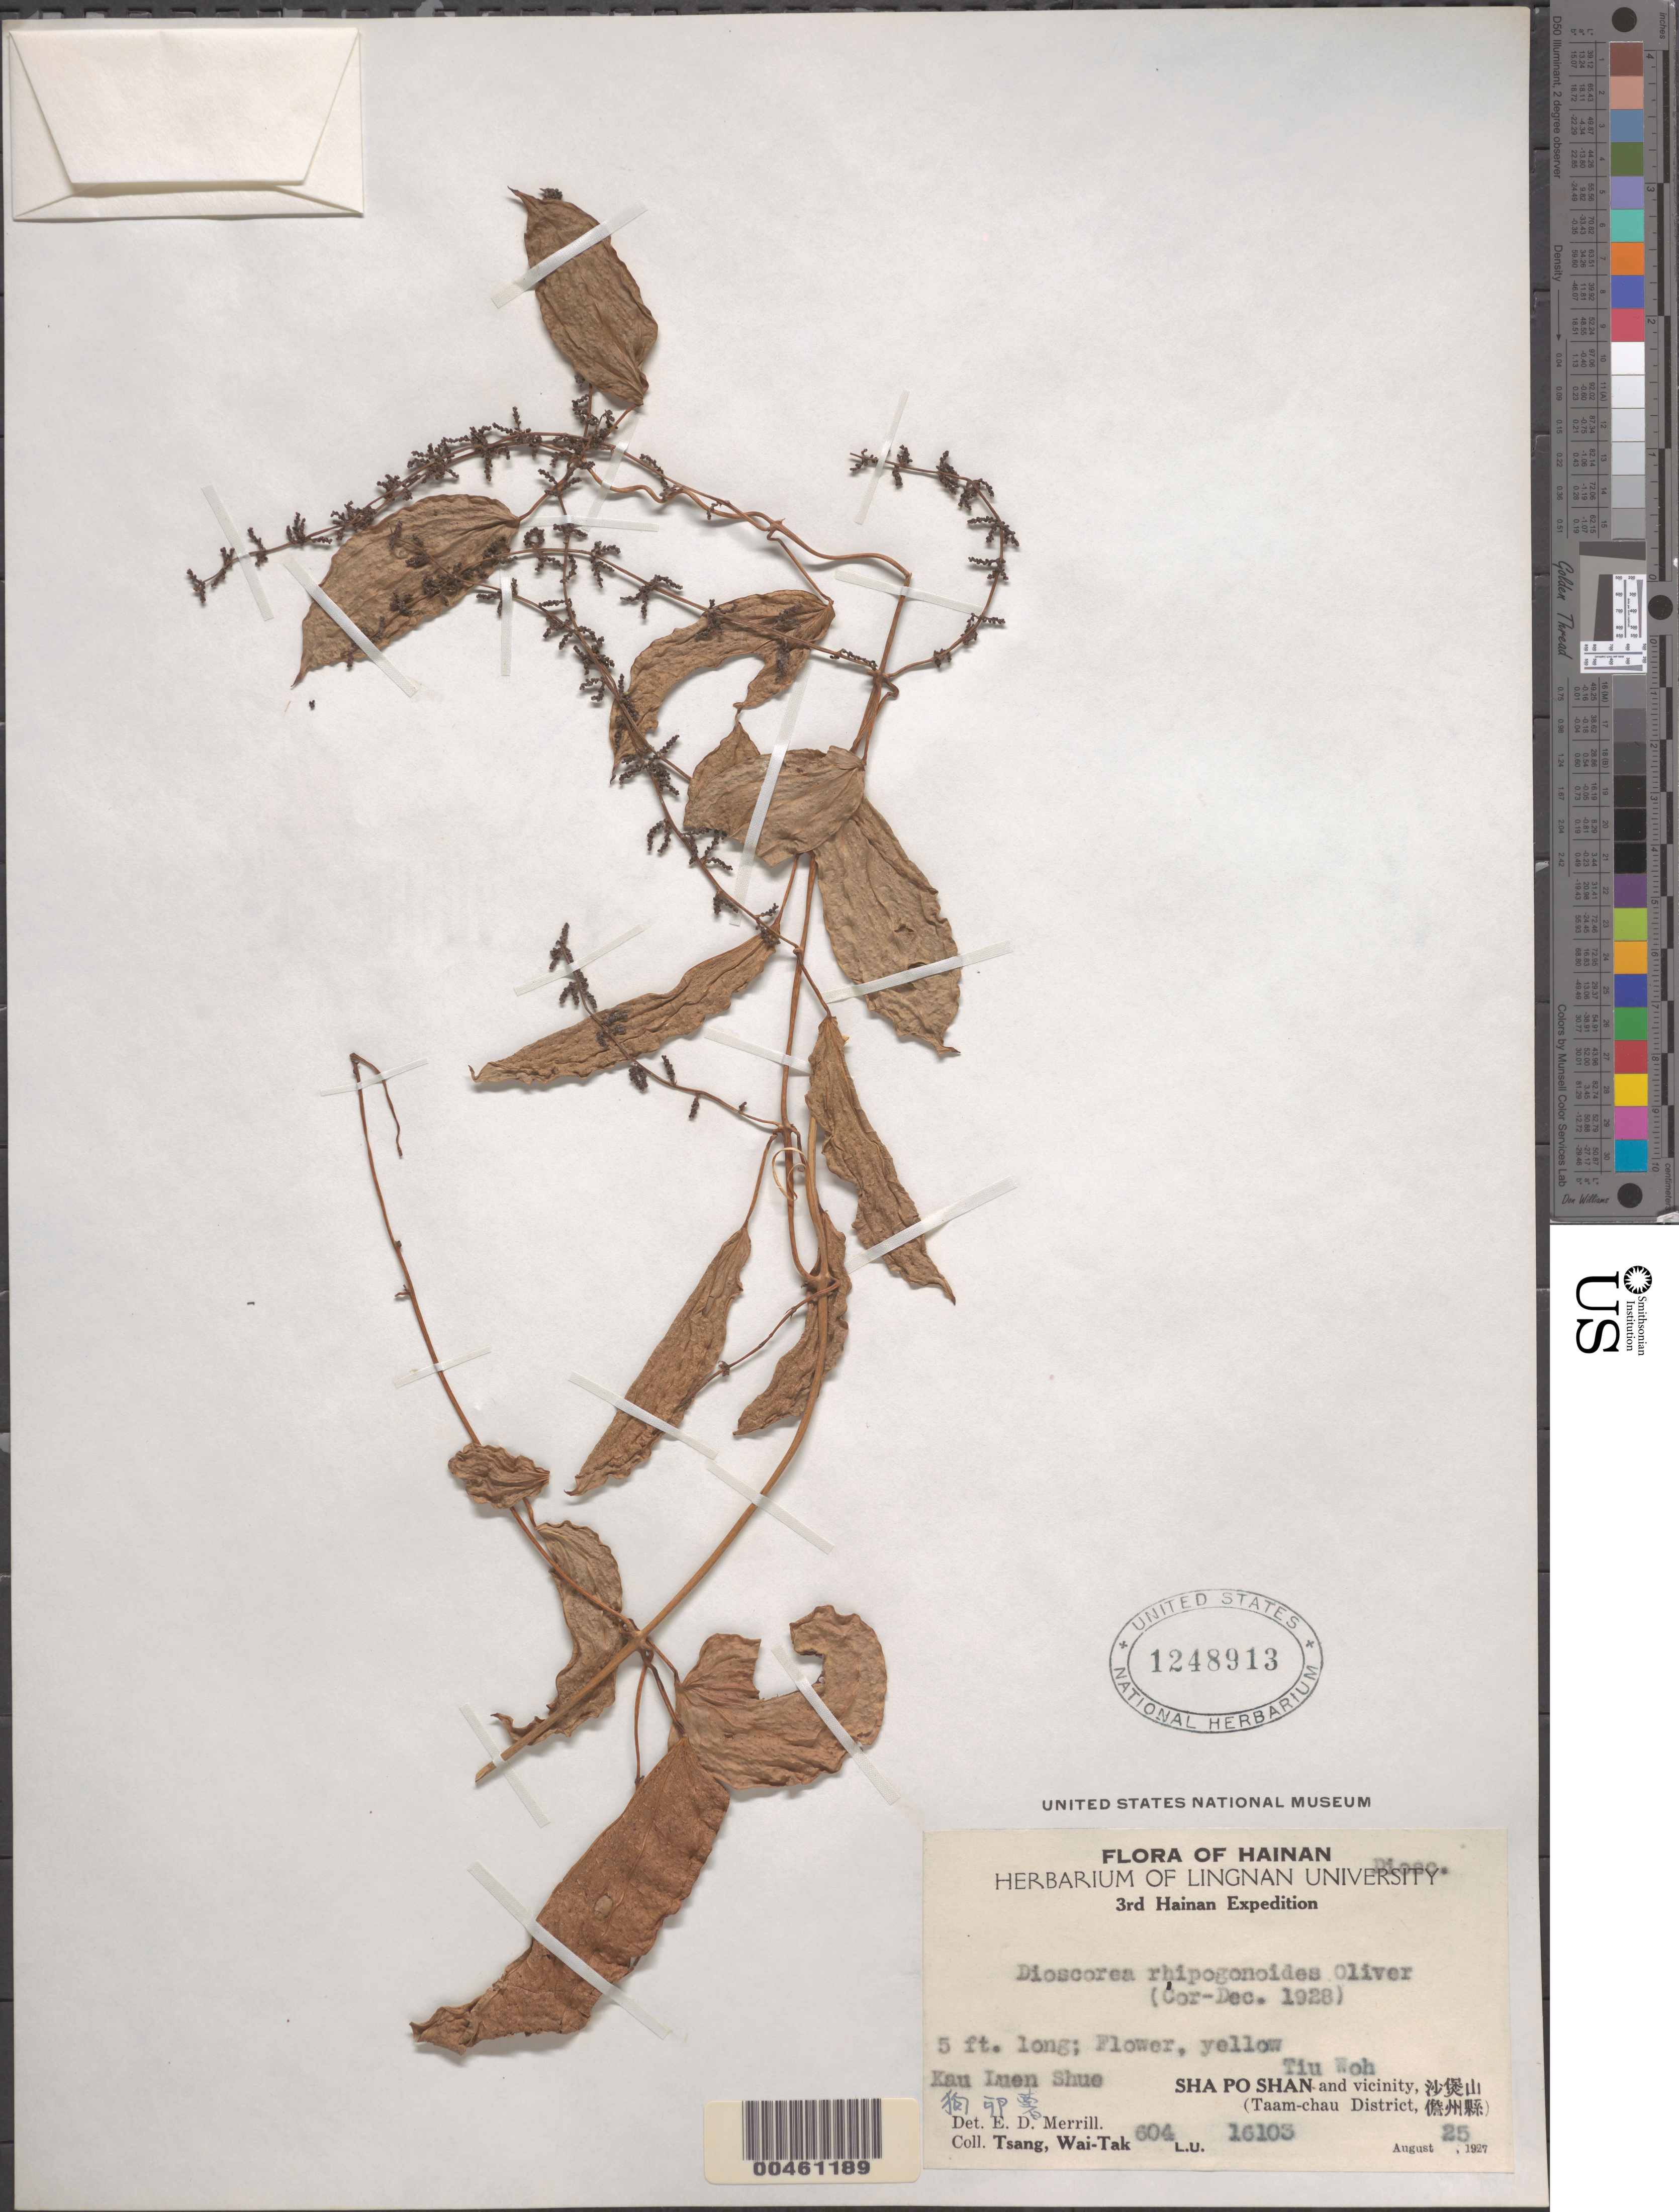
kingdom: Plantae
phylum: Tracheophyta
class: Liliopsida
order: Dioscoreales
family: Dioscoreaceae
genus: Dioscorea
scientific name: Dioscorea rhipogonoides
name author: Oliv.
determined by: Merrill, Elmer D.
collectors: W. T. Tsang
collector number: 604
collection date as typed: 25 Aug 1927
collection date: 1927-08-25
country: China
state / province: Hainan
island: Hainan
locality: Sha Pl Shan and vicinity, (Taam Chau District)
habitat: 5 ft. long; flower yellow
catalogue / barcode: US 1248913